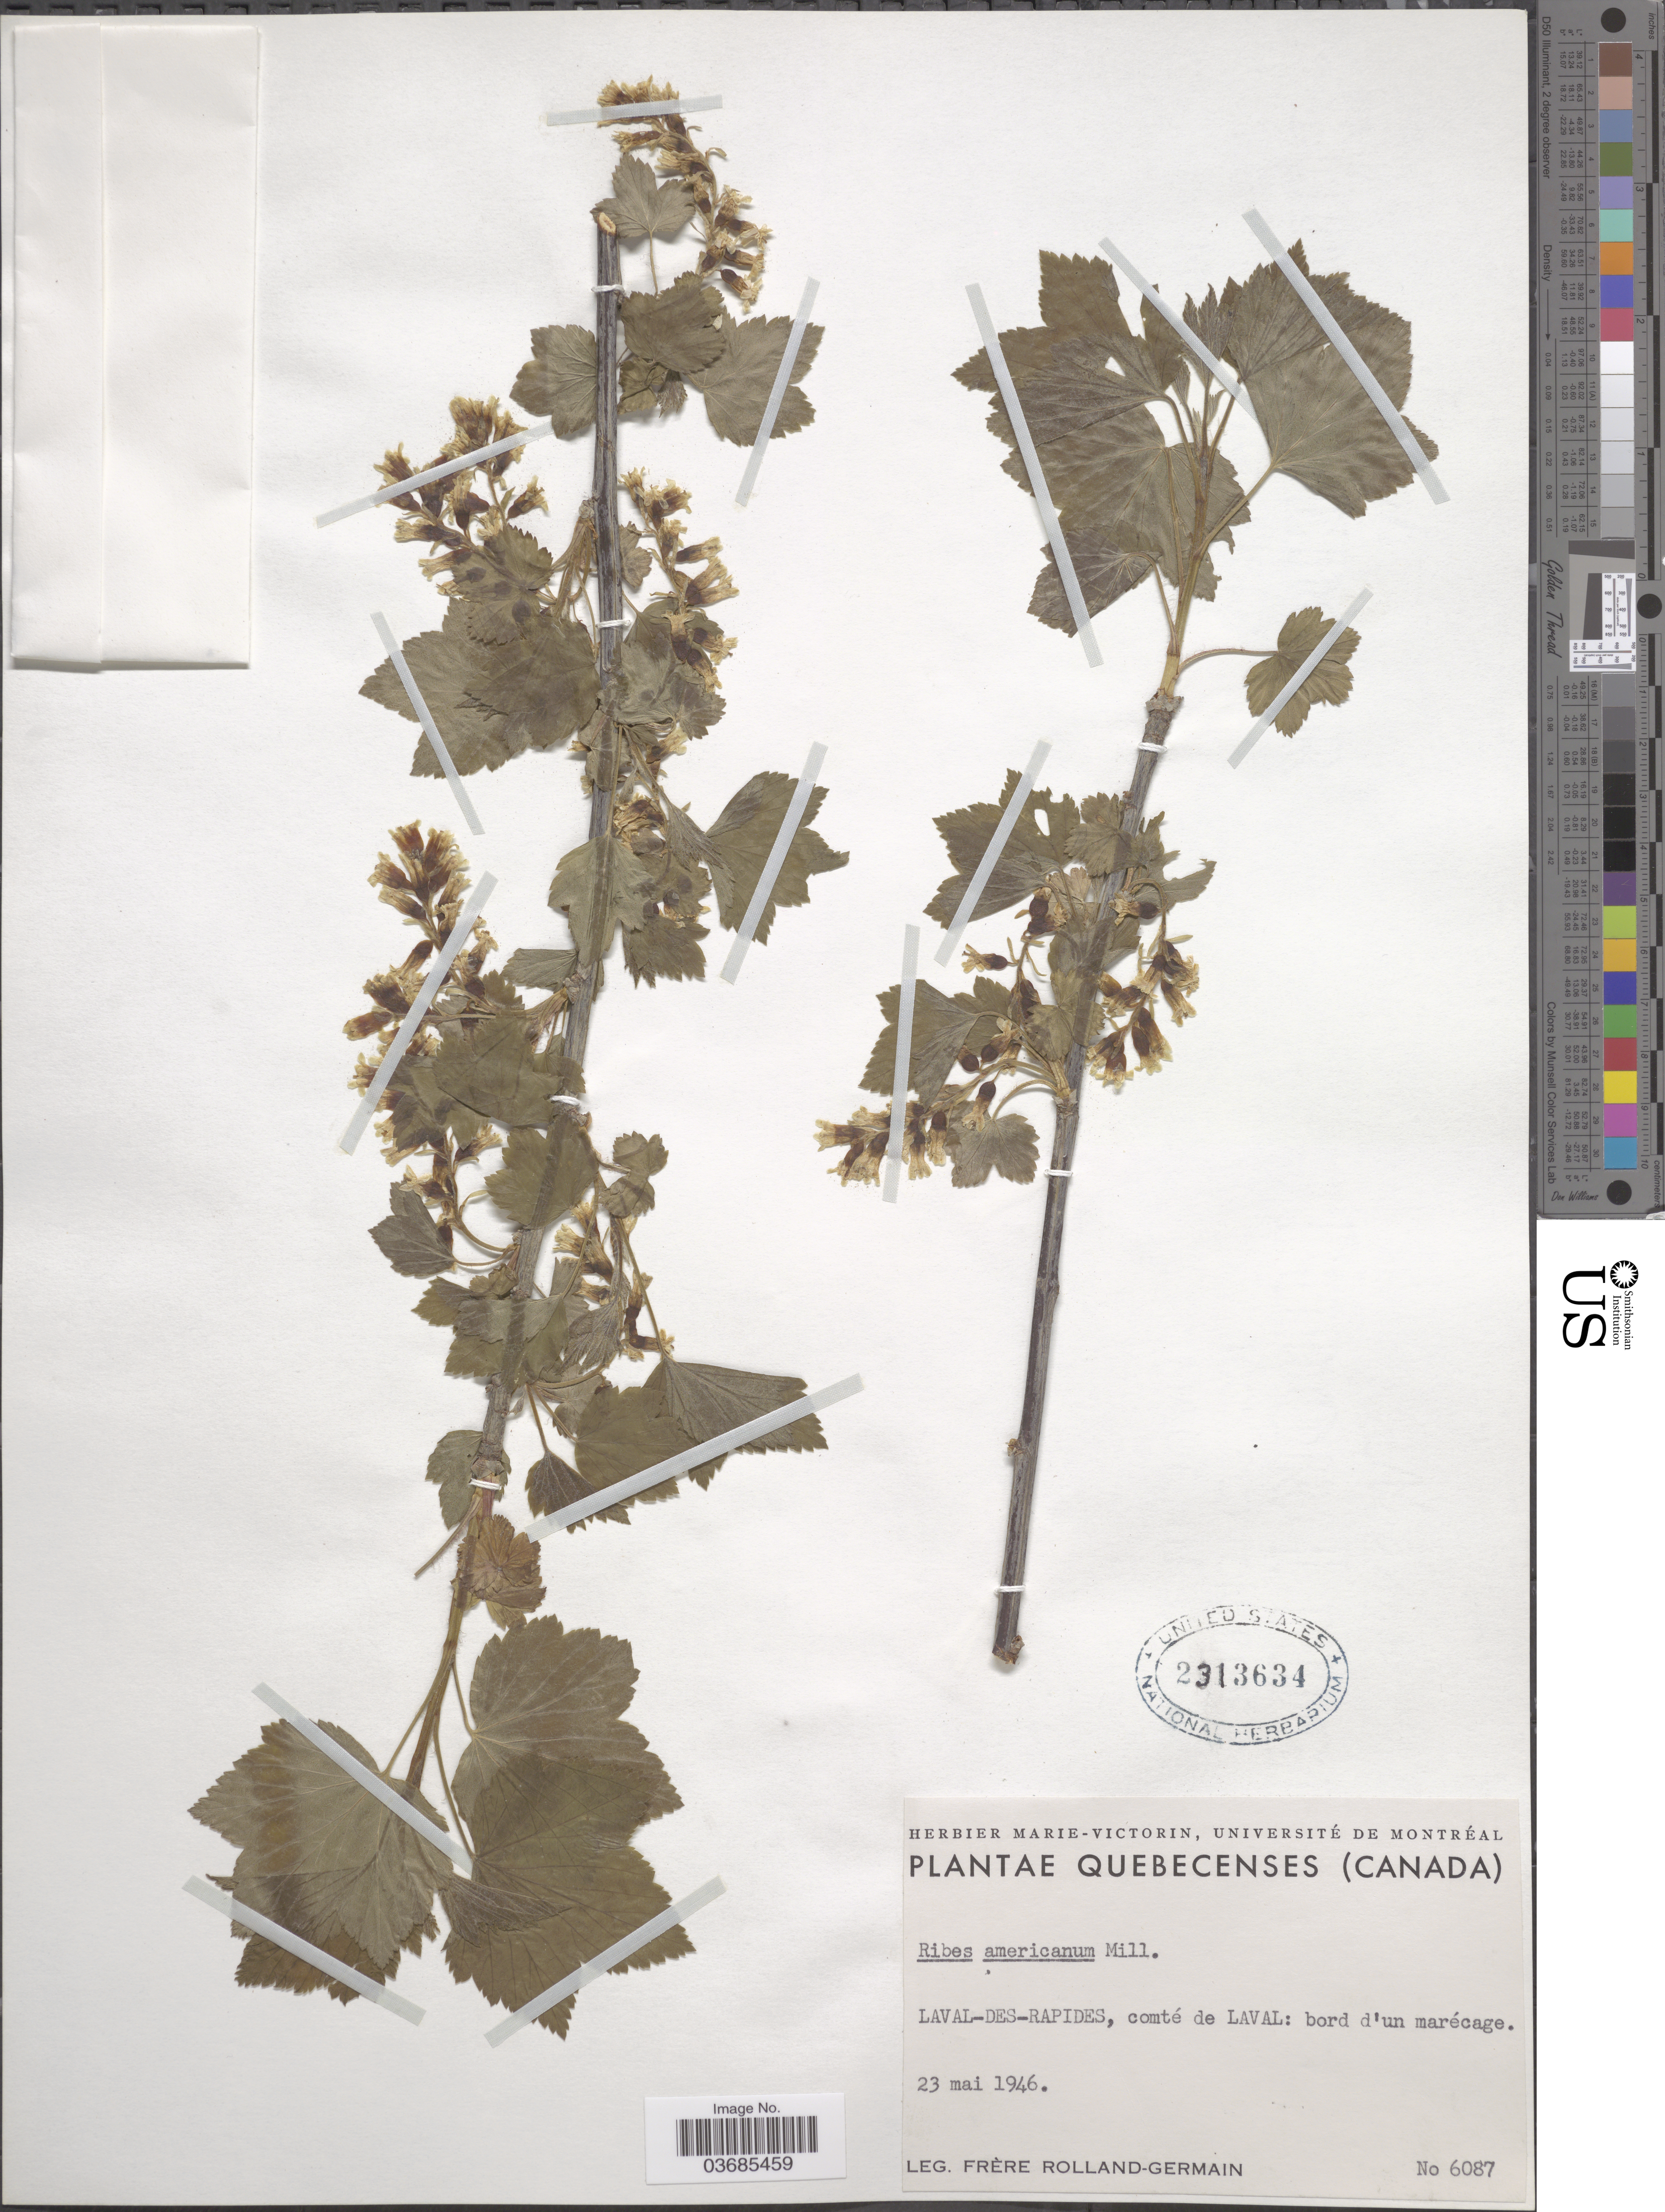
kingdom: Plantae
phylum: Tracheophyta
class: Magnoliopsida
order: Saxifragales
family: Grossulariaceae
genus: Ribes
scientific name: Ribes americanum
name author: Mill.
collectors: Rolland-Germain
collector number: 6087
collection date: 1946-05-23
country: Canada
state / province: Quebec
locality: Quebecenses. Laval-des-Rapides, comté de Laval: bord d'un marécage.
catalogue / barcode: US 2313634